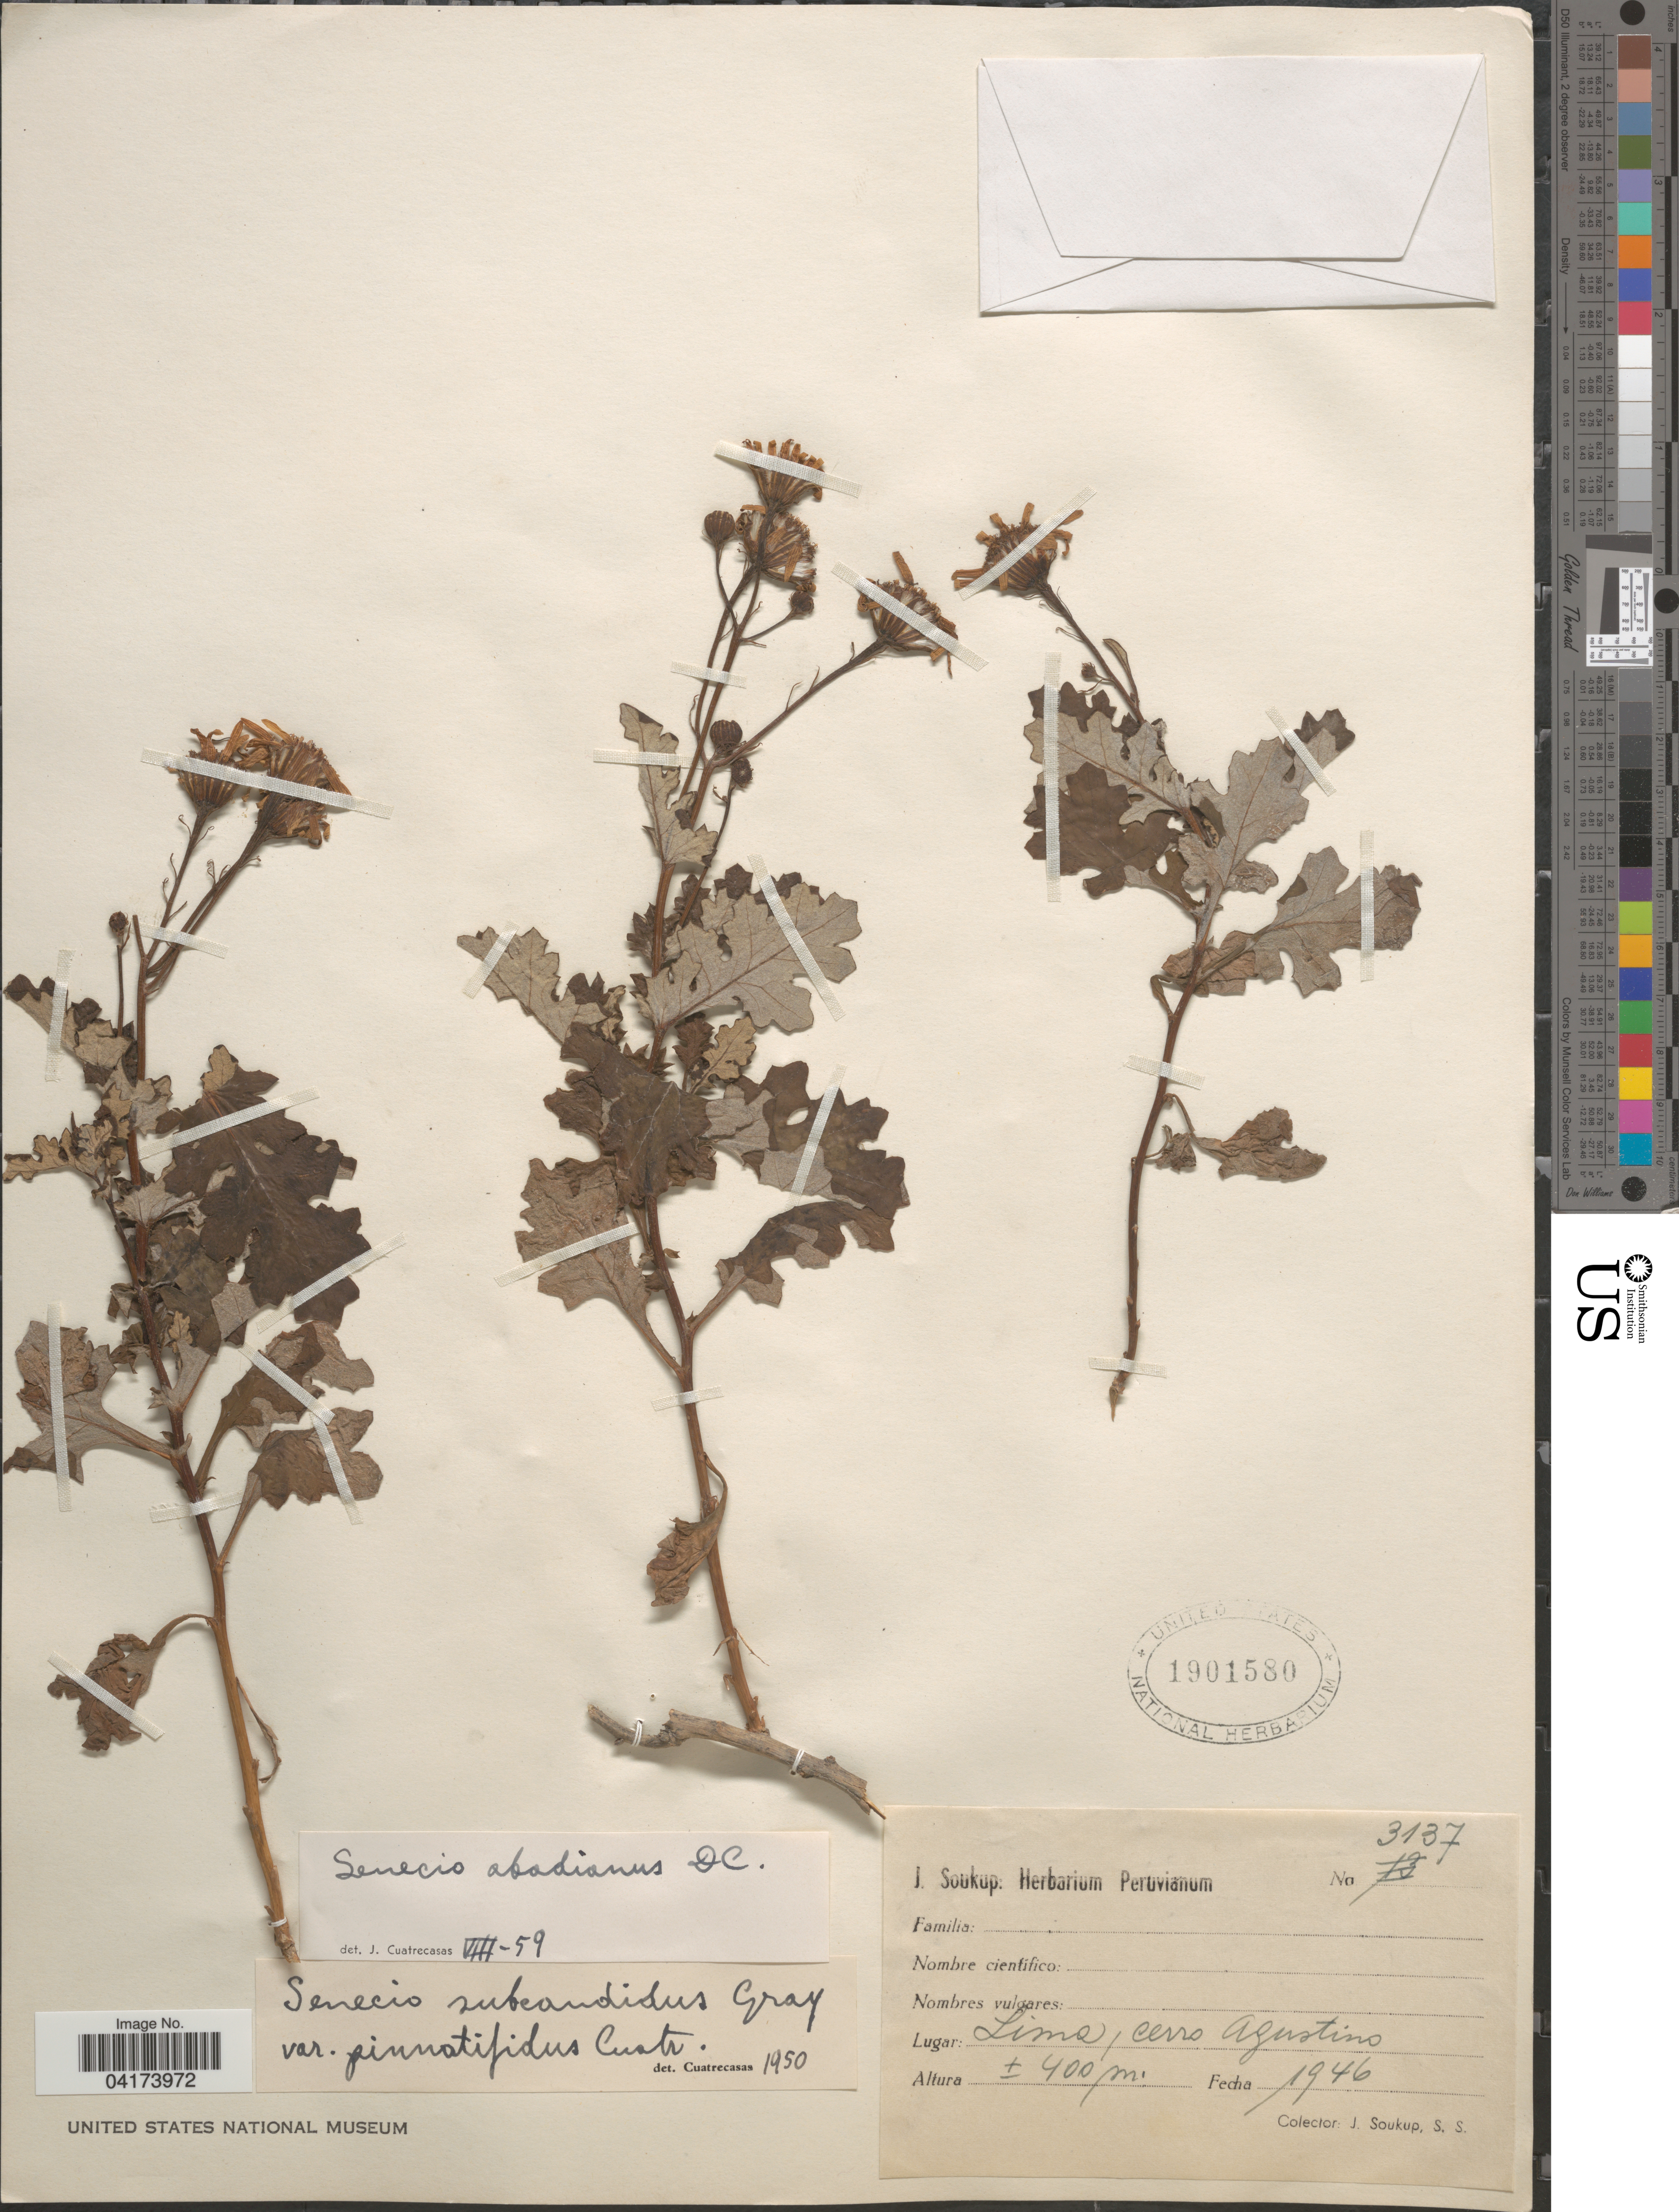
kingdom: Plantae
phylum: Tracheophyta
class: Magnoliopsida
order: Asterales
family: Asteraceae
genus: Senecio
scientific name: Senecio abadianus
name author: DC.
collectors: J. Soukup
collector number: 3137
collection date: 1946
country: Peru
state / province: Lima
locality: Cerro Agustino.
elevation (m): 400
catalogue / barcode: US 1901580